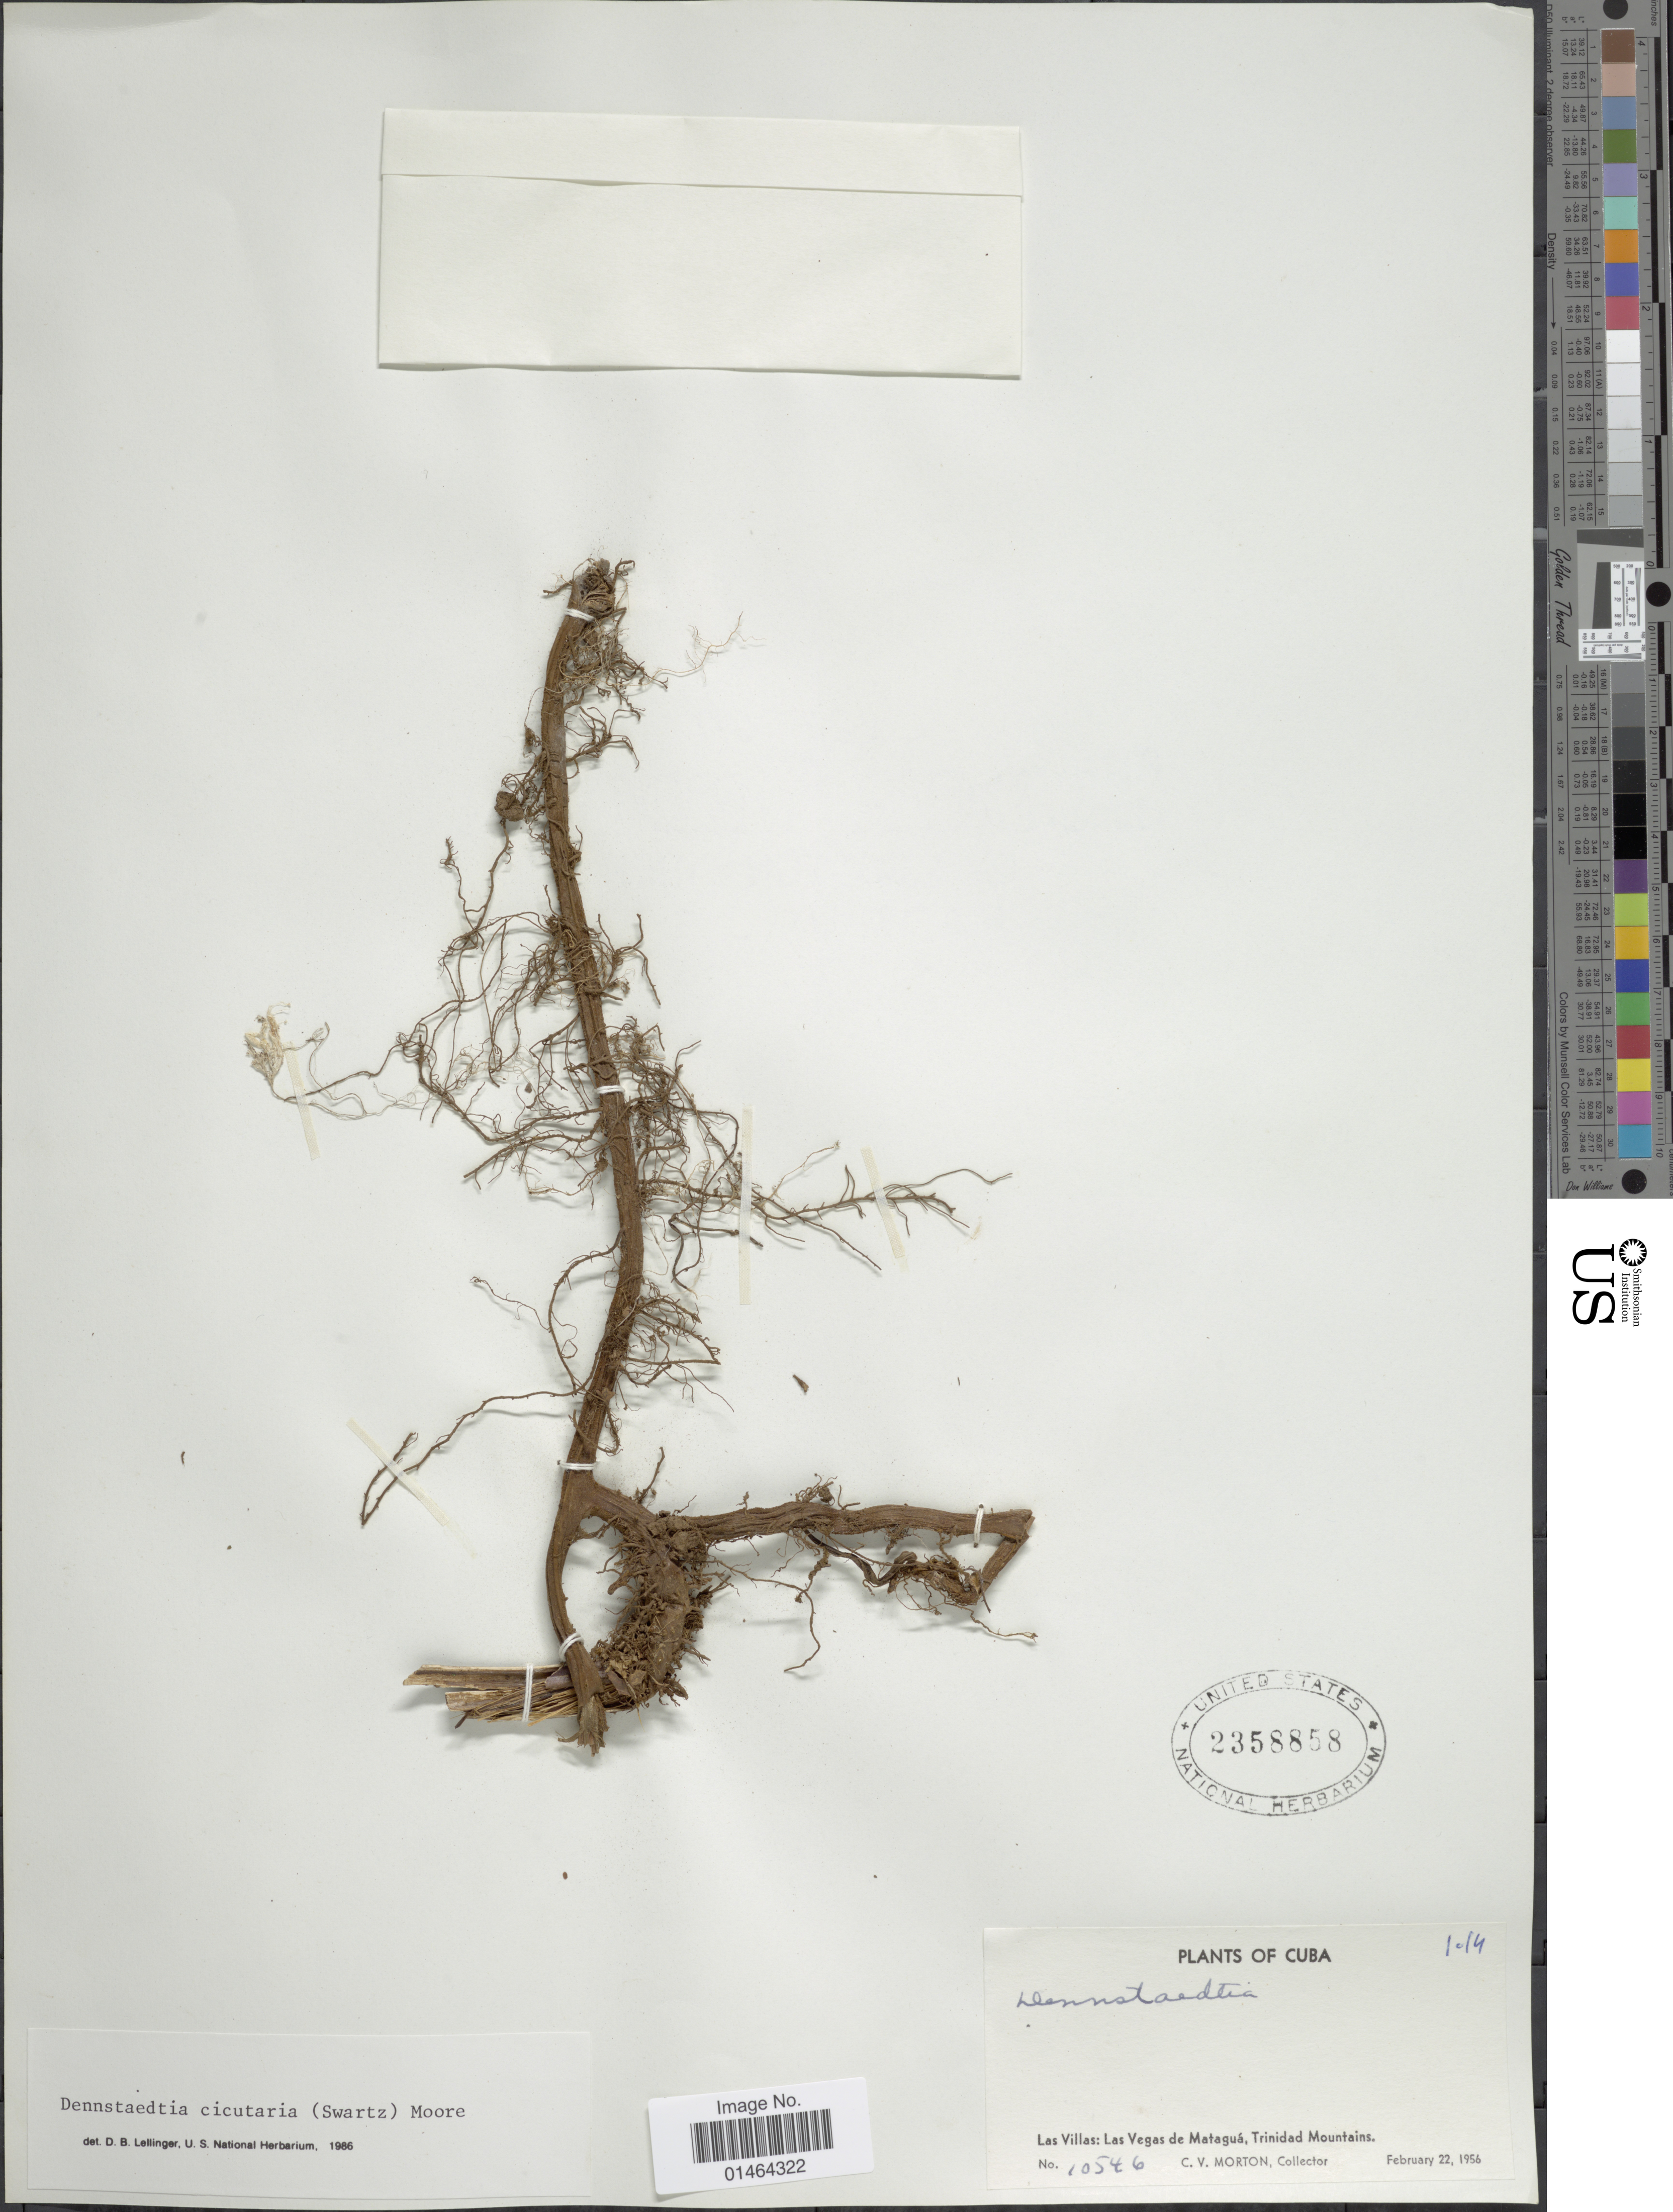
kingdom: Plantae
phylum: Tracheophyta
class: Polypodiopsida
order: Polypodiales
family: Dennstaedtiaceae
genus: Dennstaedtia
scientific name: Dennstaedtia cicutaria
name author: (Sw.) T. Moore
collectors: C. V. Morton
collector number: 10546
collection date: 1956-02-22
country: Cuba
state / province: Las Villas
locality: Las Vegas de Mataguá, Trinidad Mountains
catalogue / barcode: US 2358858